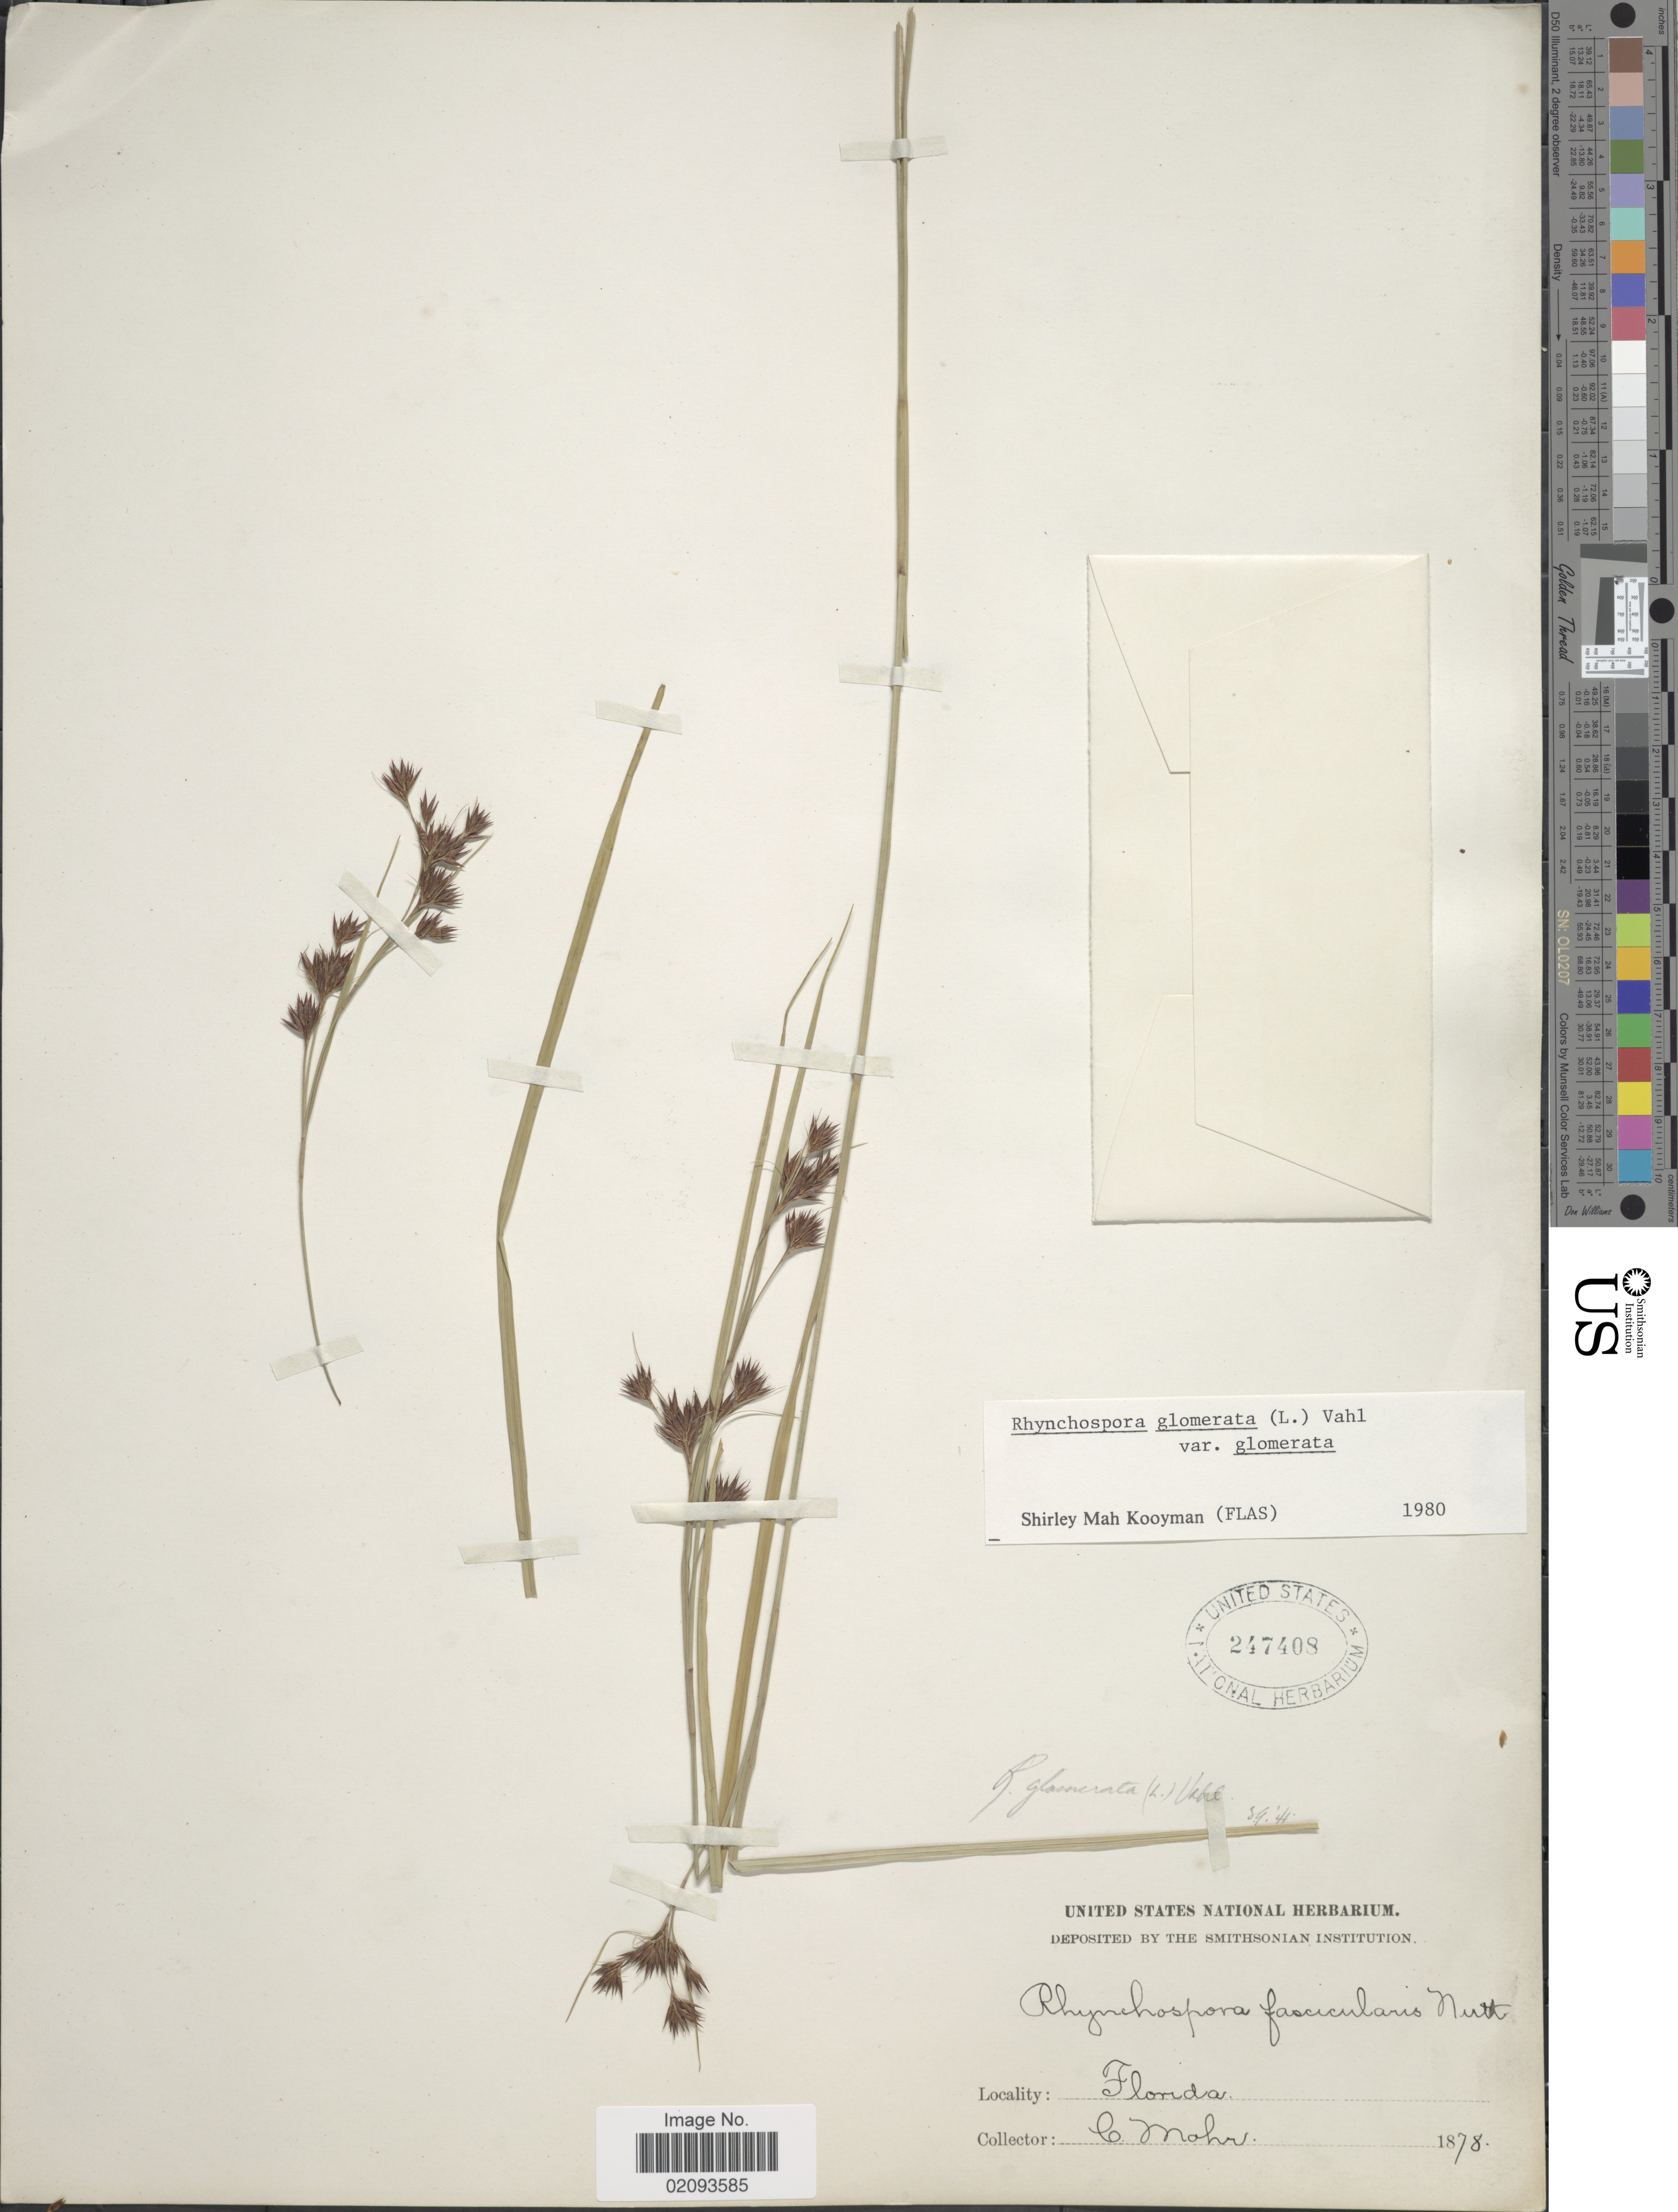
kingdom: Plantae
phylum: Tracheophyta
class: Liliopsida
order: Poales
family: Cyperaceae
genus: Rhynchospora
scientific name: Rhynchospora glomerata var. glomerata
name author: (L.) Vahl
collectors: C. T. Mohr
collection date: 1878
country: United States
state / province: Florida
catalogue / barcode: US 247408